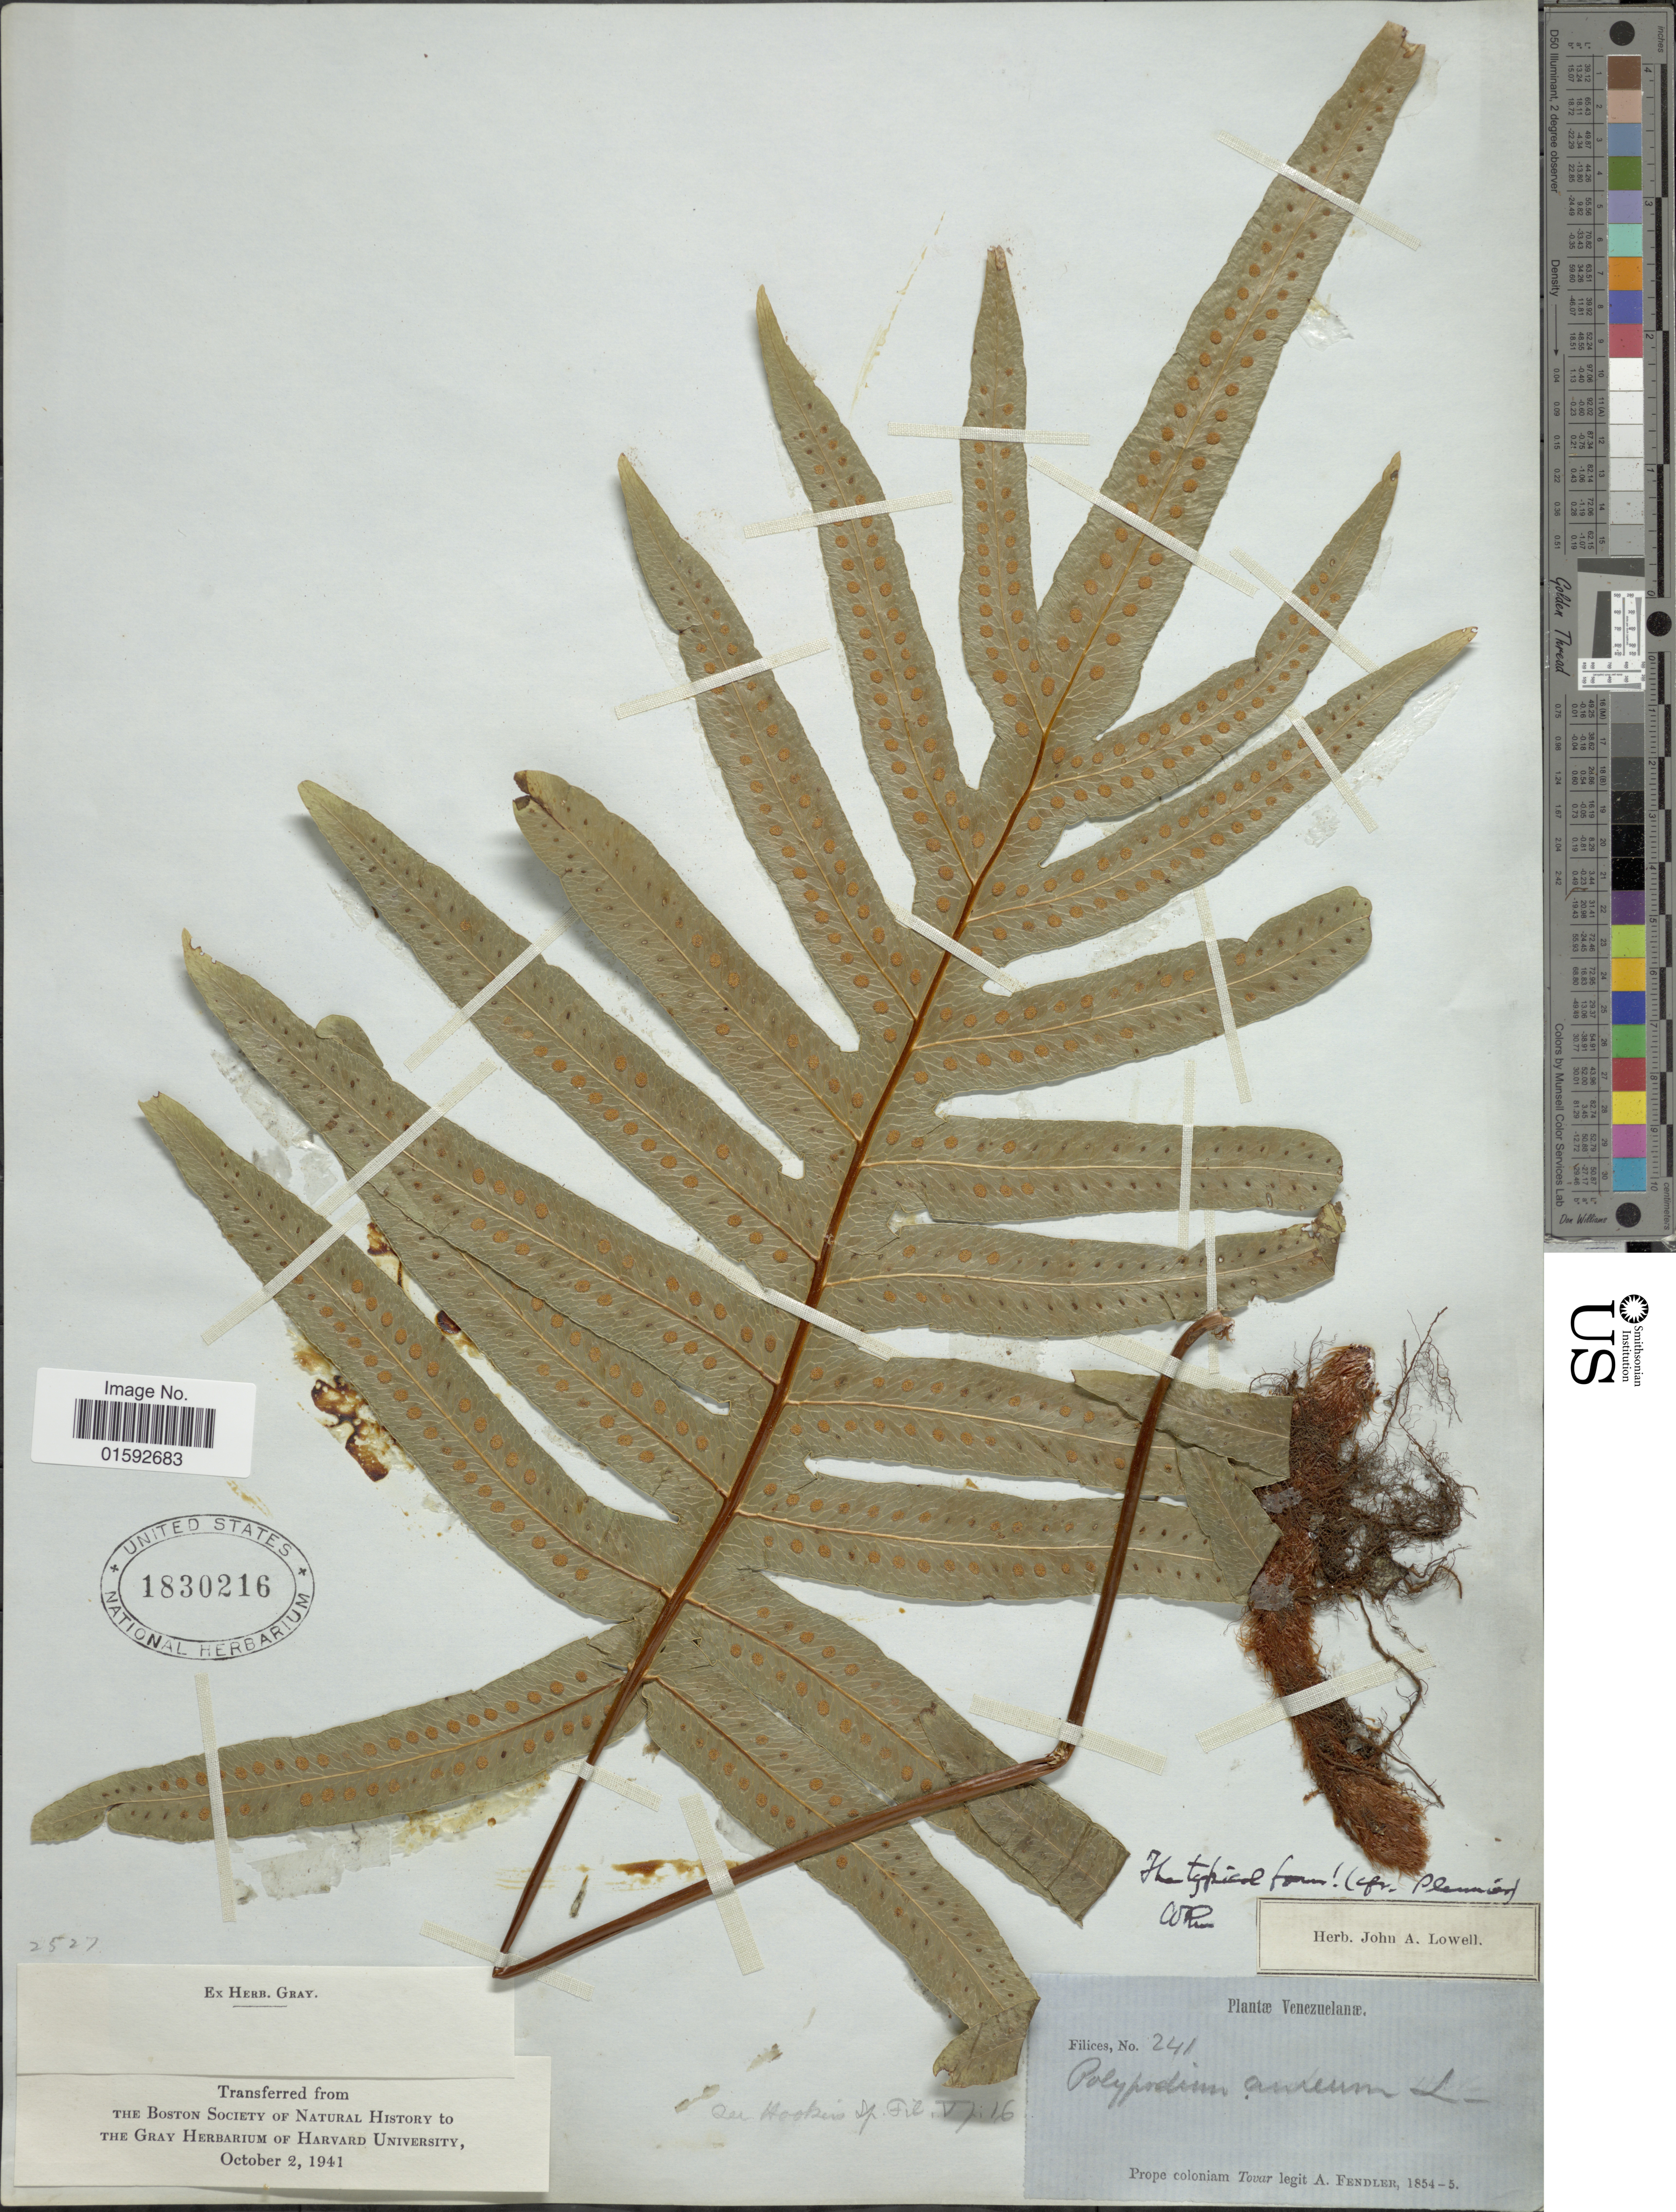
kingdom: Plantae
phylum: Tracheophyta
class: Polypodiopsida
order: Polypodiales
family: Polypodiaceae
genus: Phlebodium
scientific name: Phlebodium pseudoaureum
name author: (Cav.) Lellinger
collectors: A. Fendler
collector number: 241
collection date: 1854/1855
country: Venezuela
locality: Prope coloniam Tovar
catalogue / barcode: US 1830216